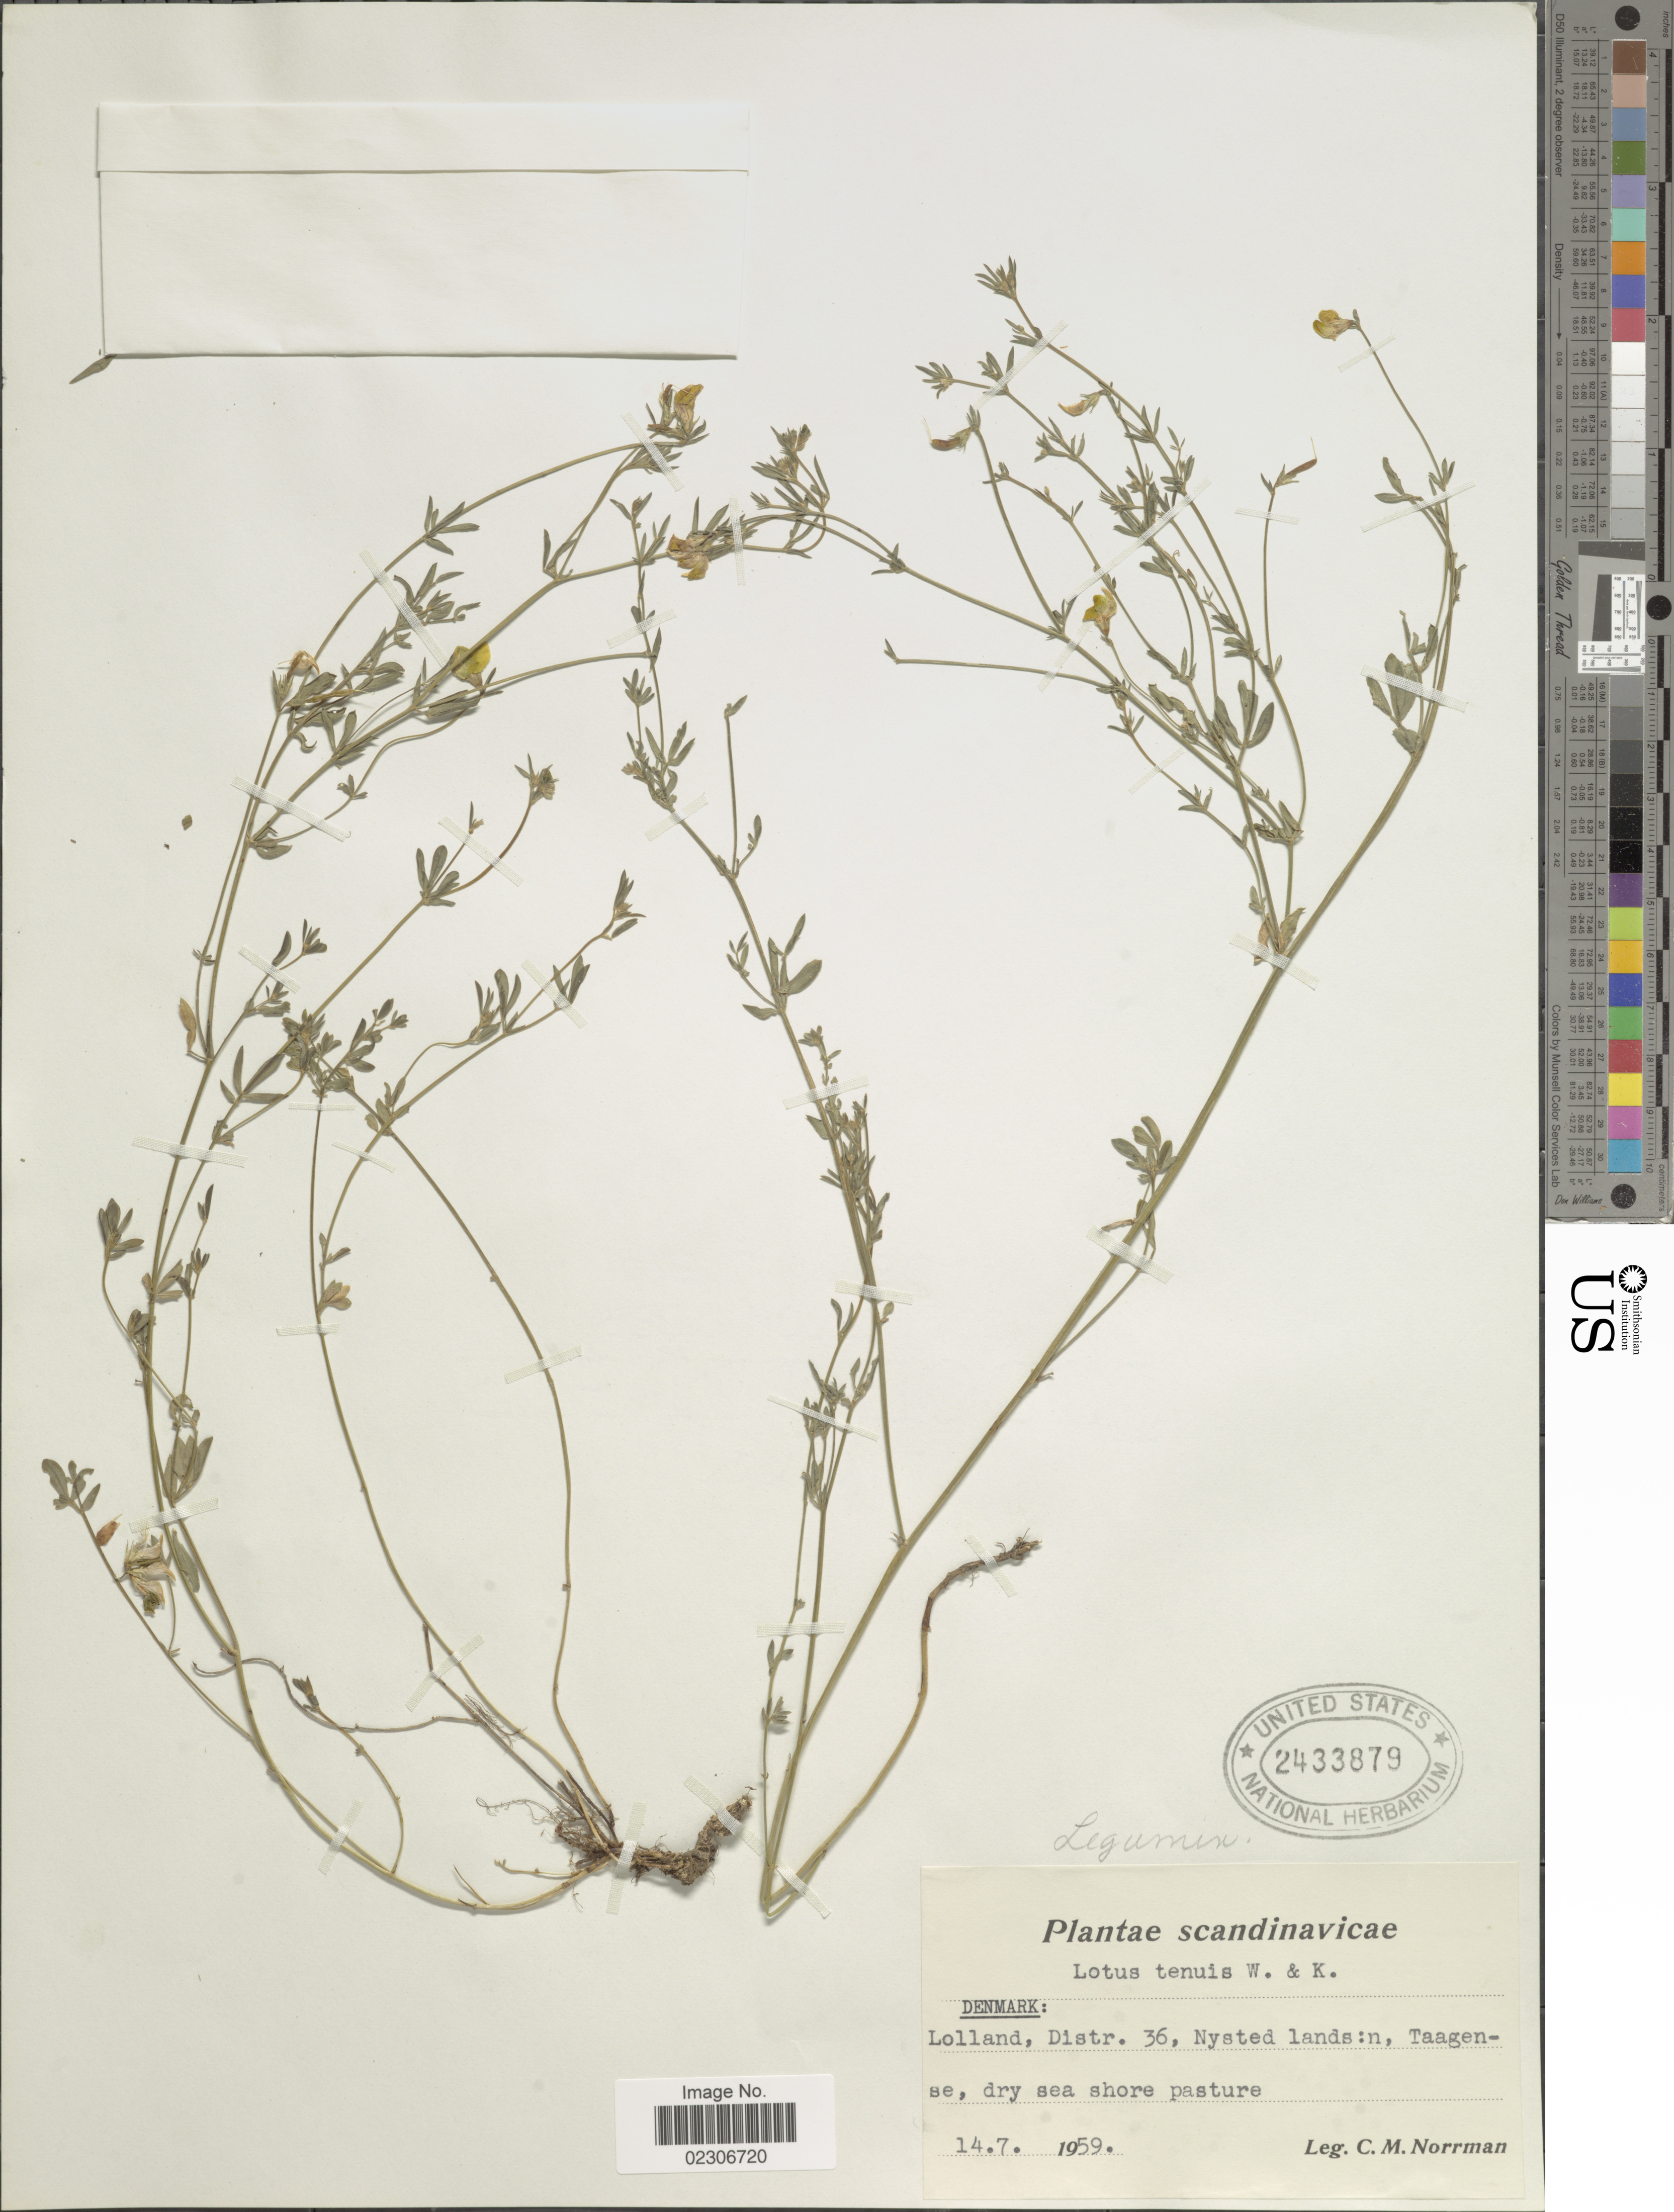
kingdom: Plantae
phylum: Tracheophyta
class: Magnoliopsida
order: Fabales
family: Fabaceae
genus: Lotus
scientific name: Lotus tenuis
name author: Waldst. & Kit.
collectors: C. Norrman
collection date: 1959-07-14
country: Denmark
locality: Denmark: Lolland, Distr. 36, Nysted lands : n, Taagense.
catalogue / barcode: US 2433879